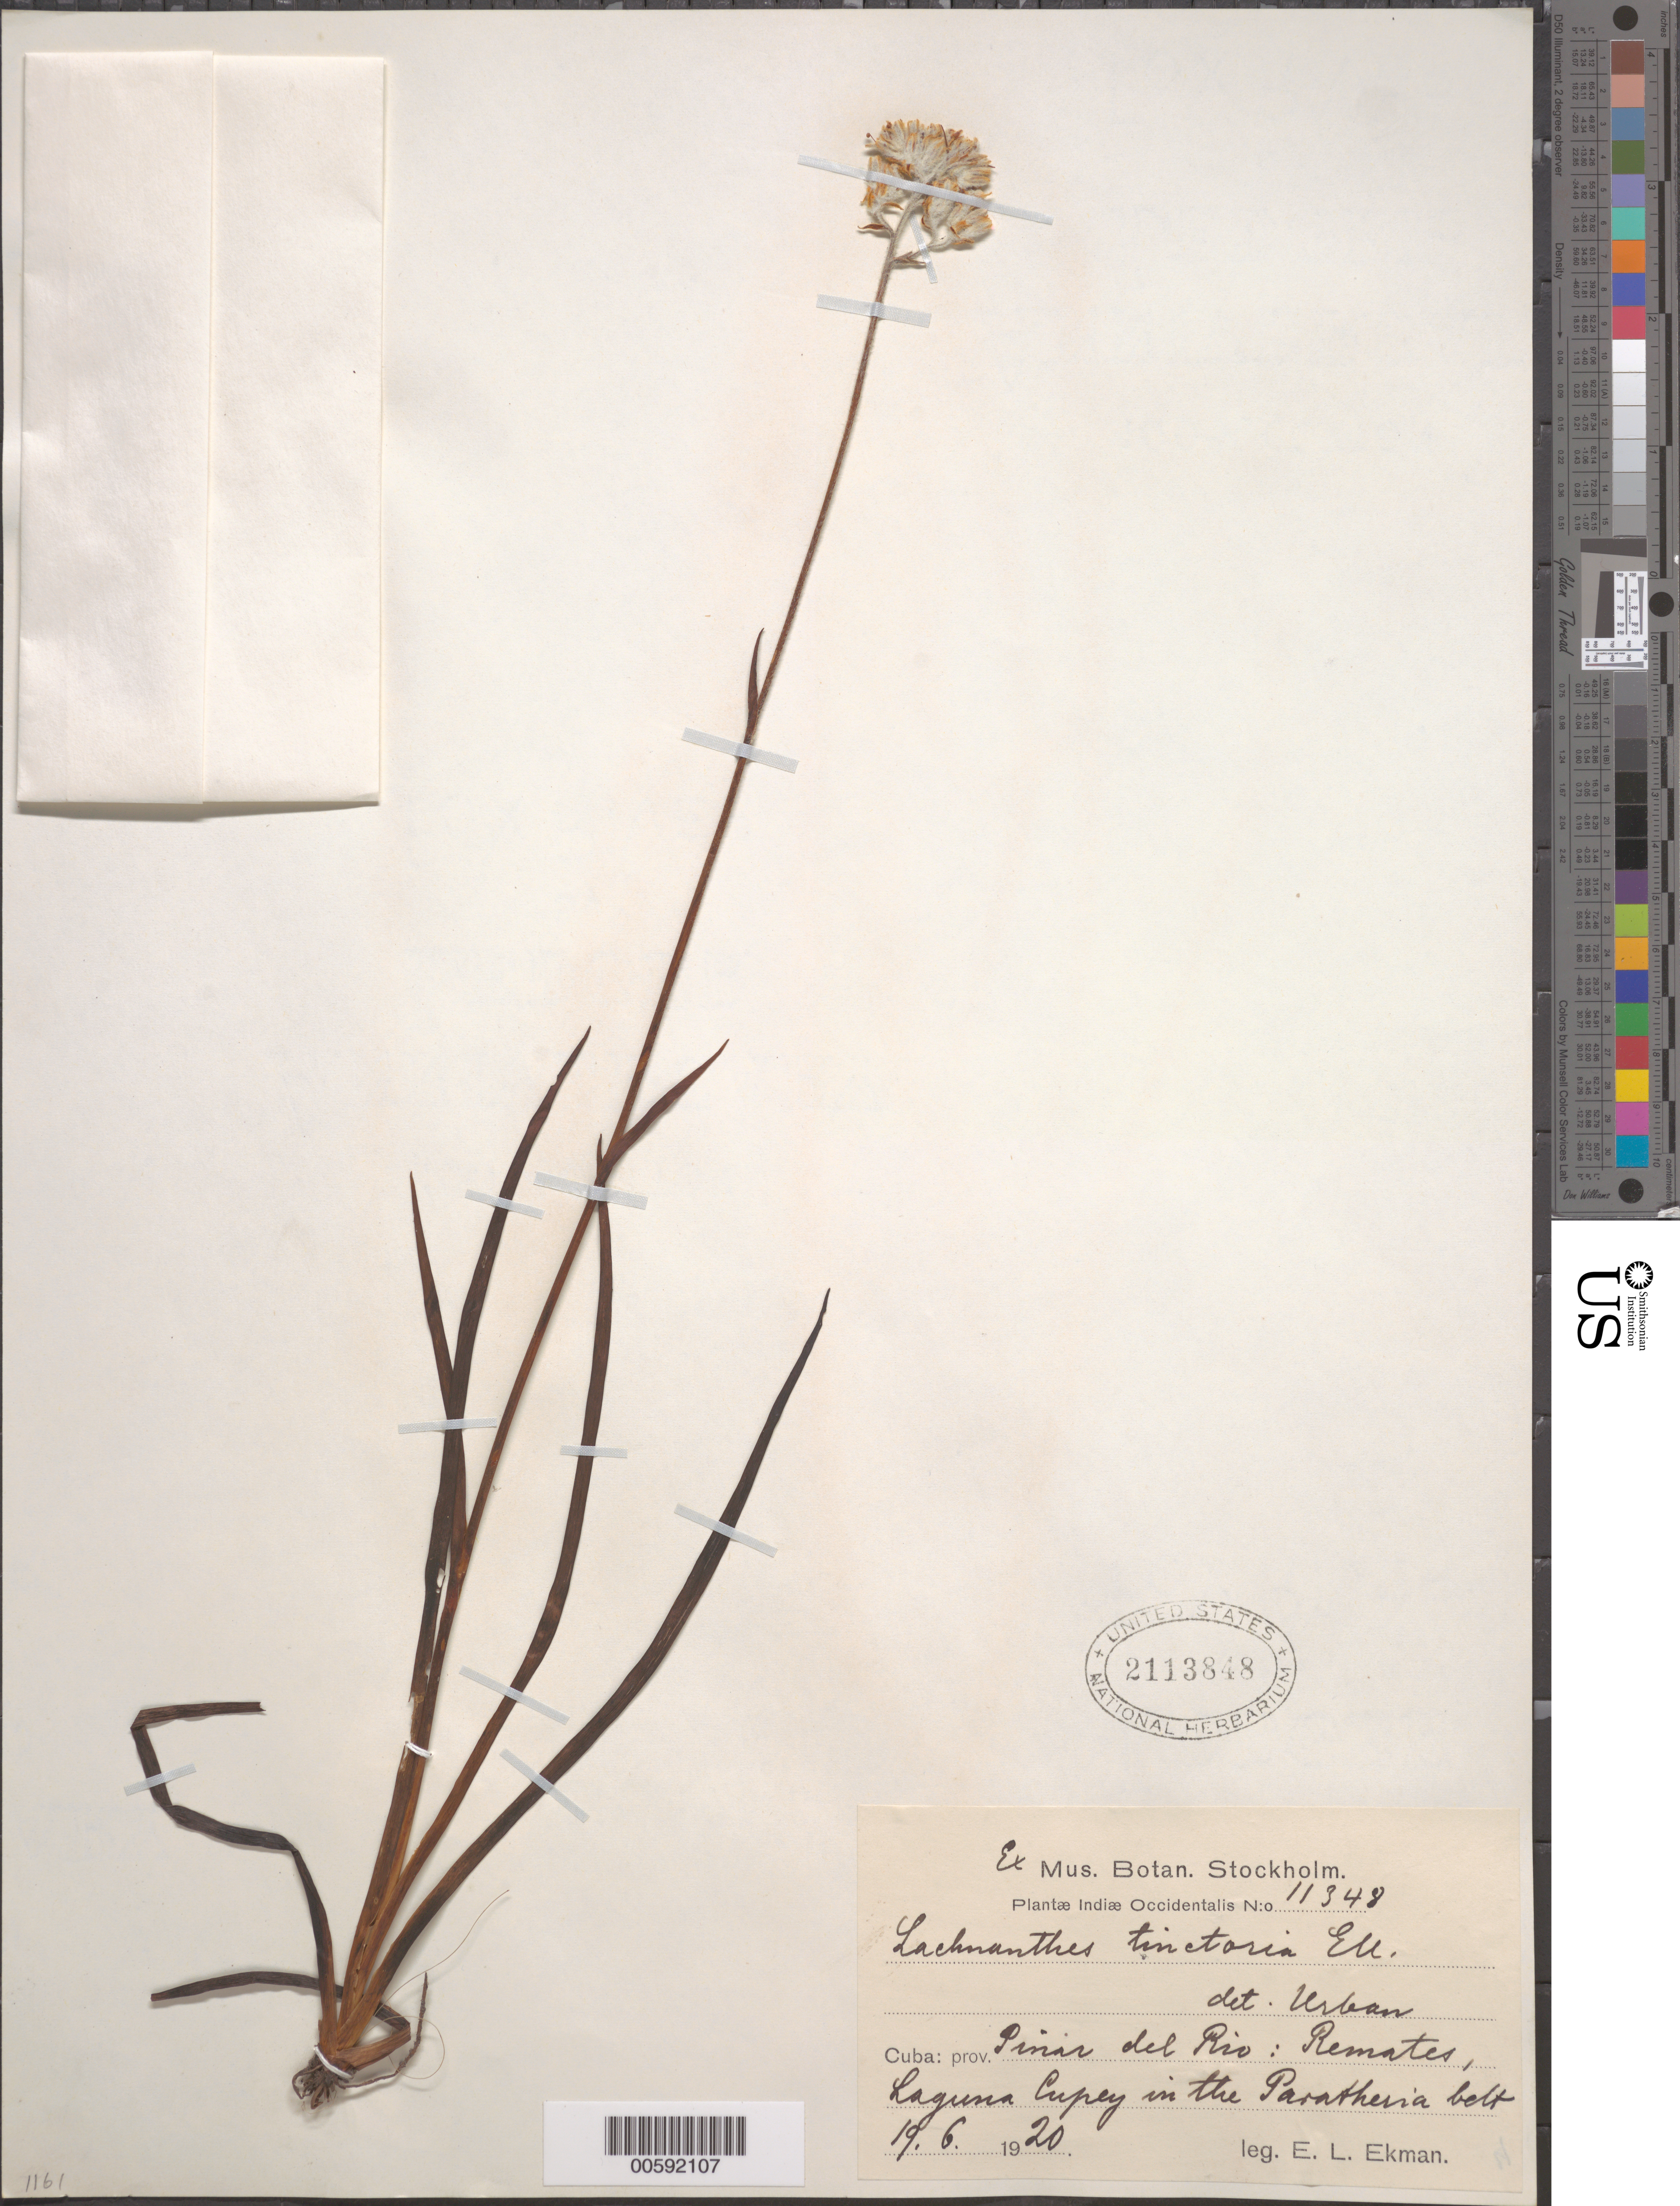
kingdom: Plantae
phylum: Tracheophyta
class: Liliopsida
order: Commelinales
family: Haemodoraceae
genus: Lachnanthes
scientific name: Lachnanthes tinctoria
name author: (Walter ex J.F. Gmel.) Elliott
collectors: E. L. Ekman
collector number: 11348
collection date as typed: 19 Jun 1920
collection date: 1920-06-19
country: Cuba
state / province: Isla de La Juventud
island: Isla de La Juventud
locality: Remates, Laguna Cupey in the Paratheria. (Province originally recorded as Isla de Pinos.)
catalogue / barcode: US 2113848